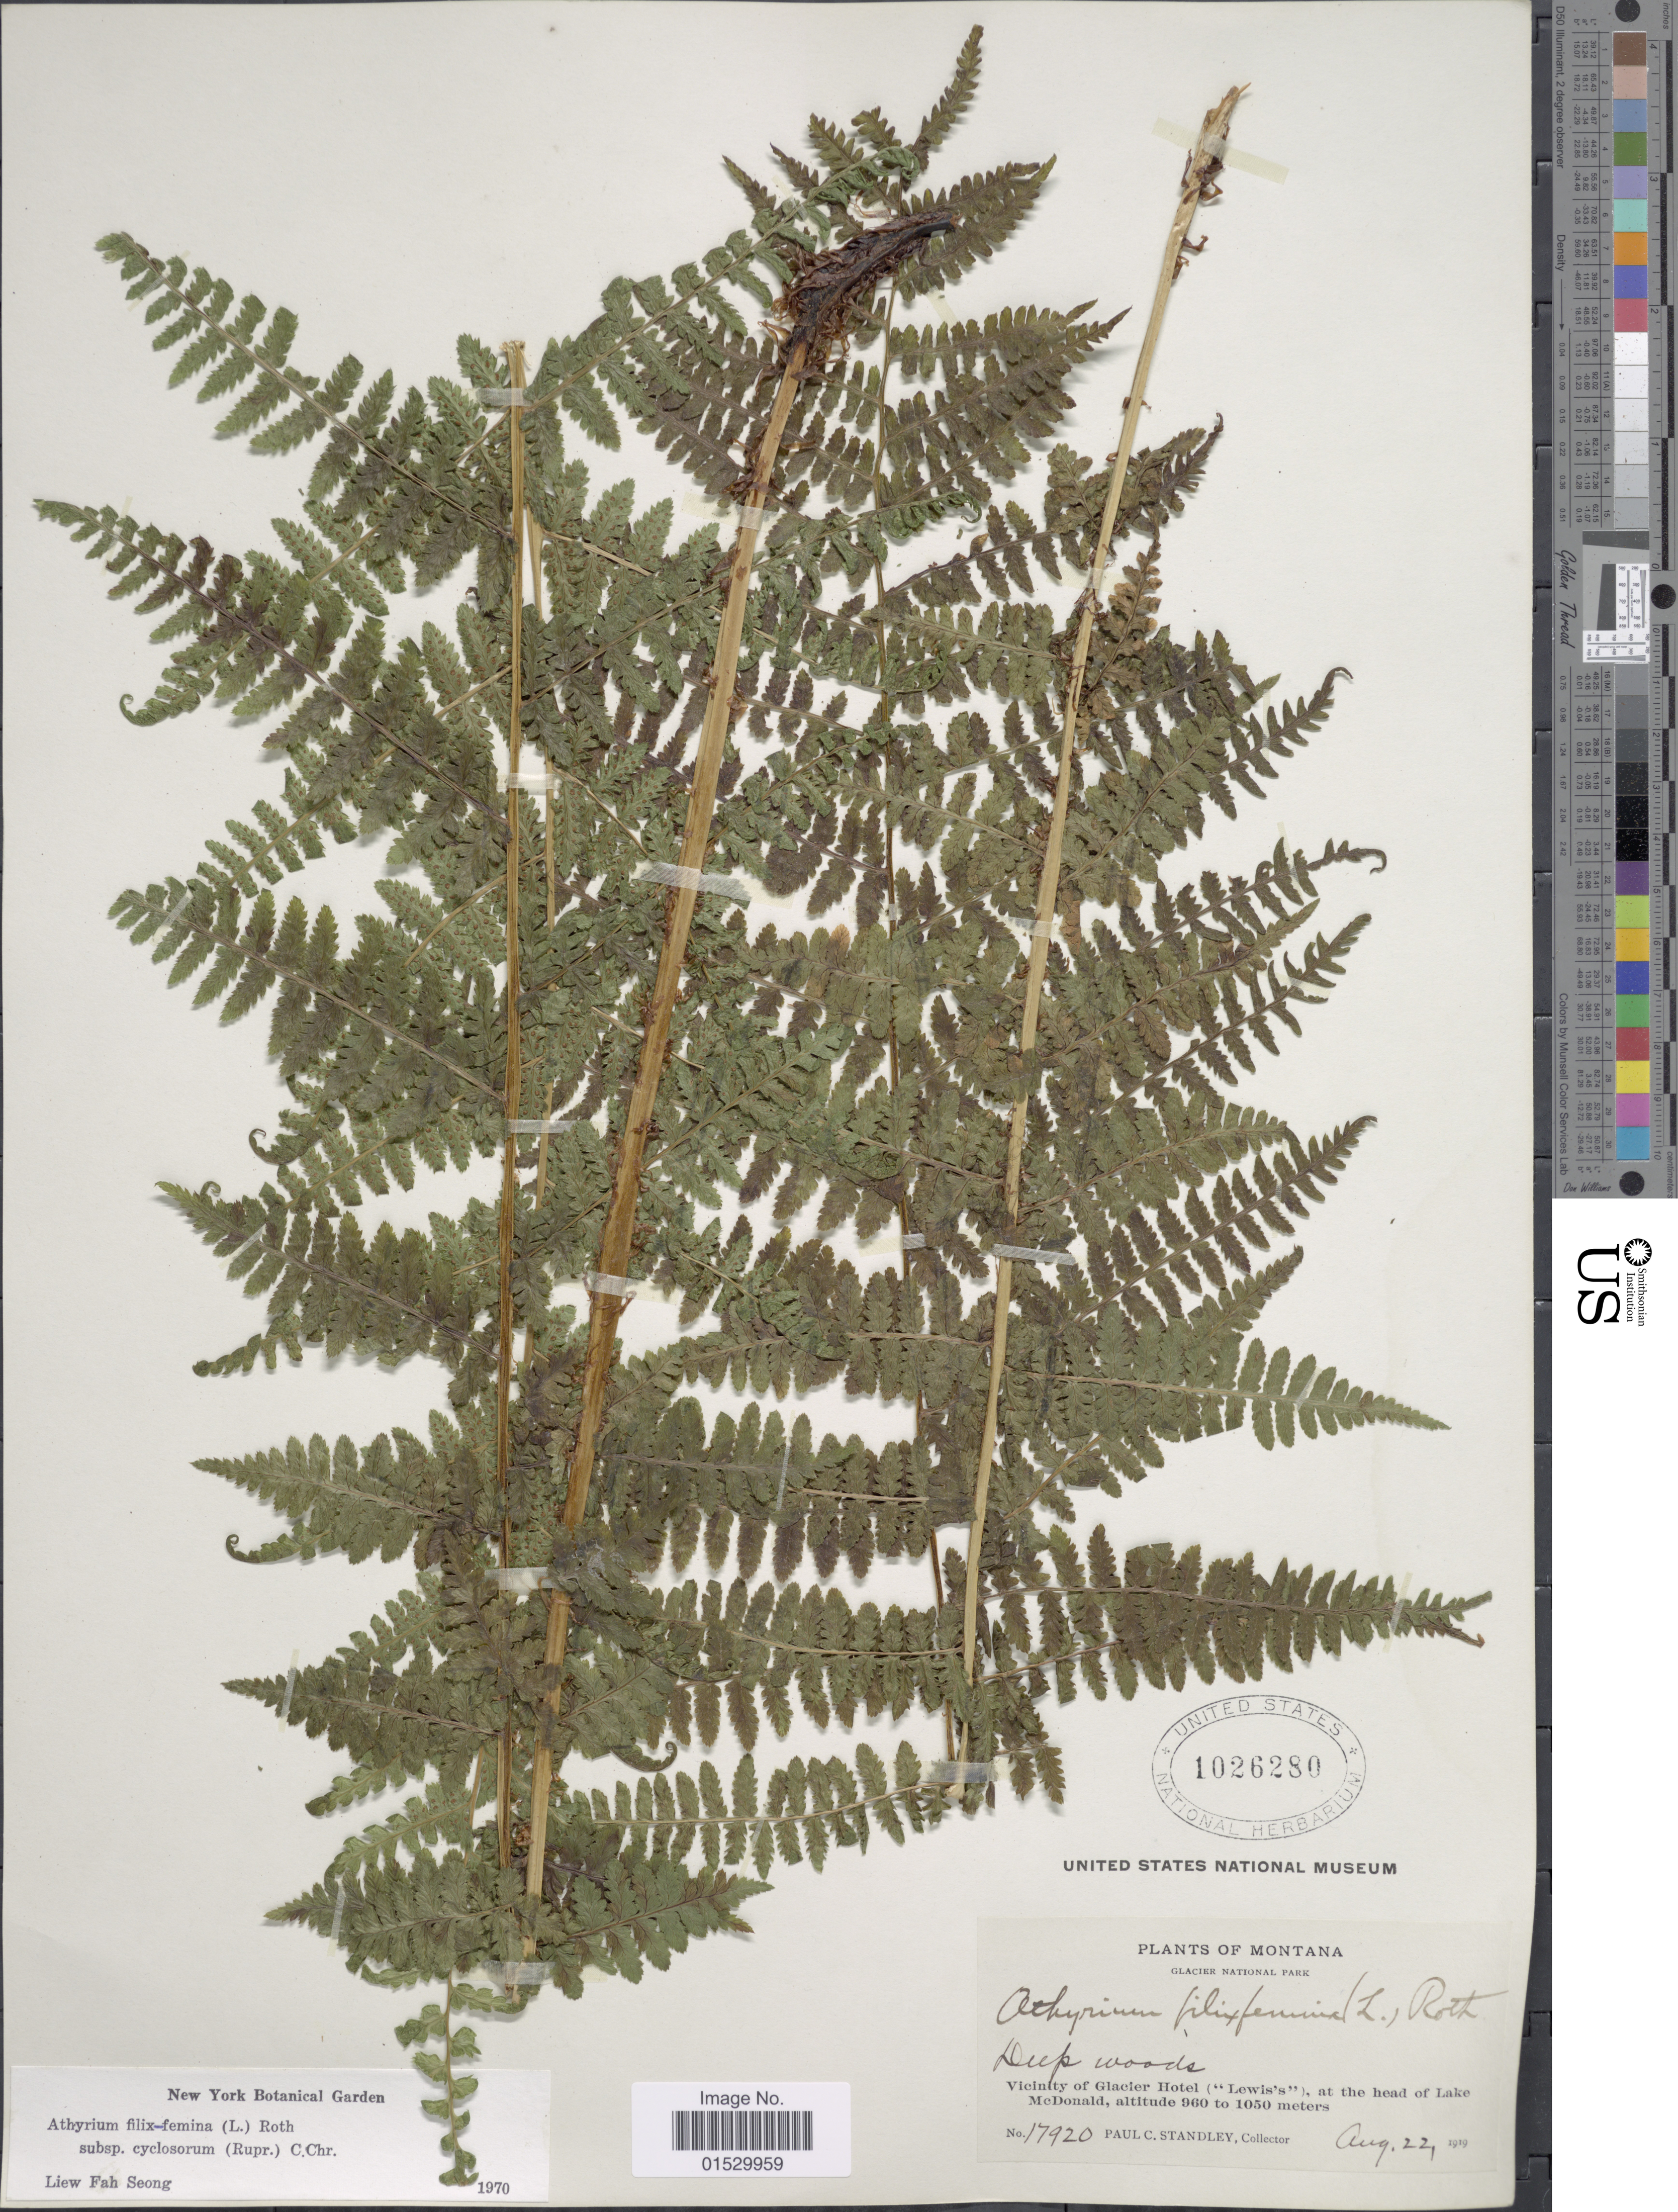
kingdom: Plantae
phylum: Tracheophyta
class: Polypodiopsida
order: Polypodiales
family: Athyriaceae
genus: Athyrium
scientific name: Athyrium filix-femina subsp. cyclosorum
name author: (Rupr.) C. Chr.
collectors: P. C. Standley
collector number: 17920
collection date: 1919-08-22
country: United States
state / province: Montana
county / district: Flathead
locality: Glacier National Park, Vicinity of Glacier Hotel ("Lewis's" ) at the head of Lake McDonald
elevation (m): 960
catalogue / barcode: US 1026280